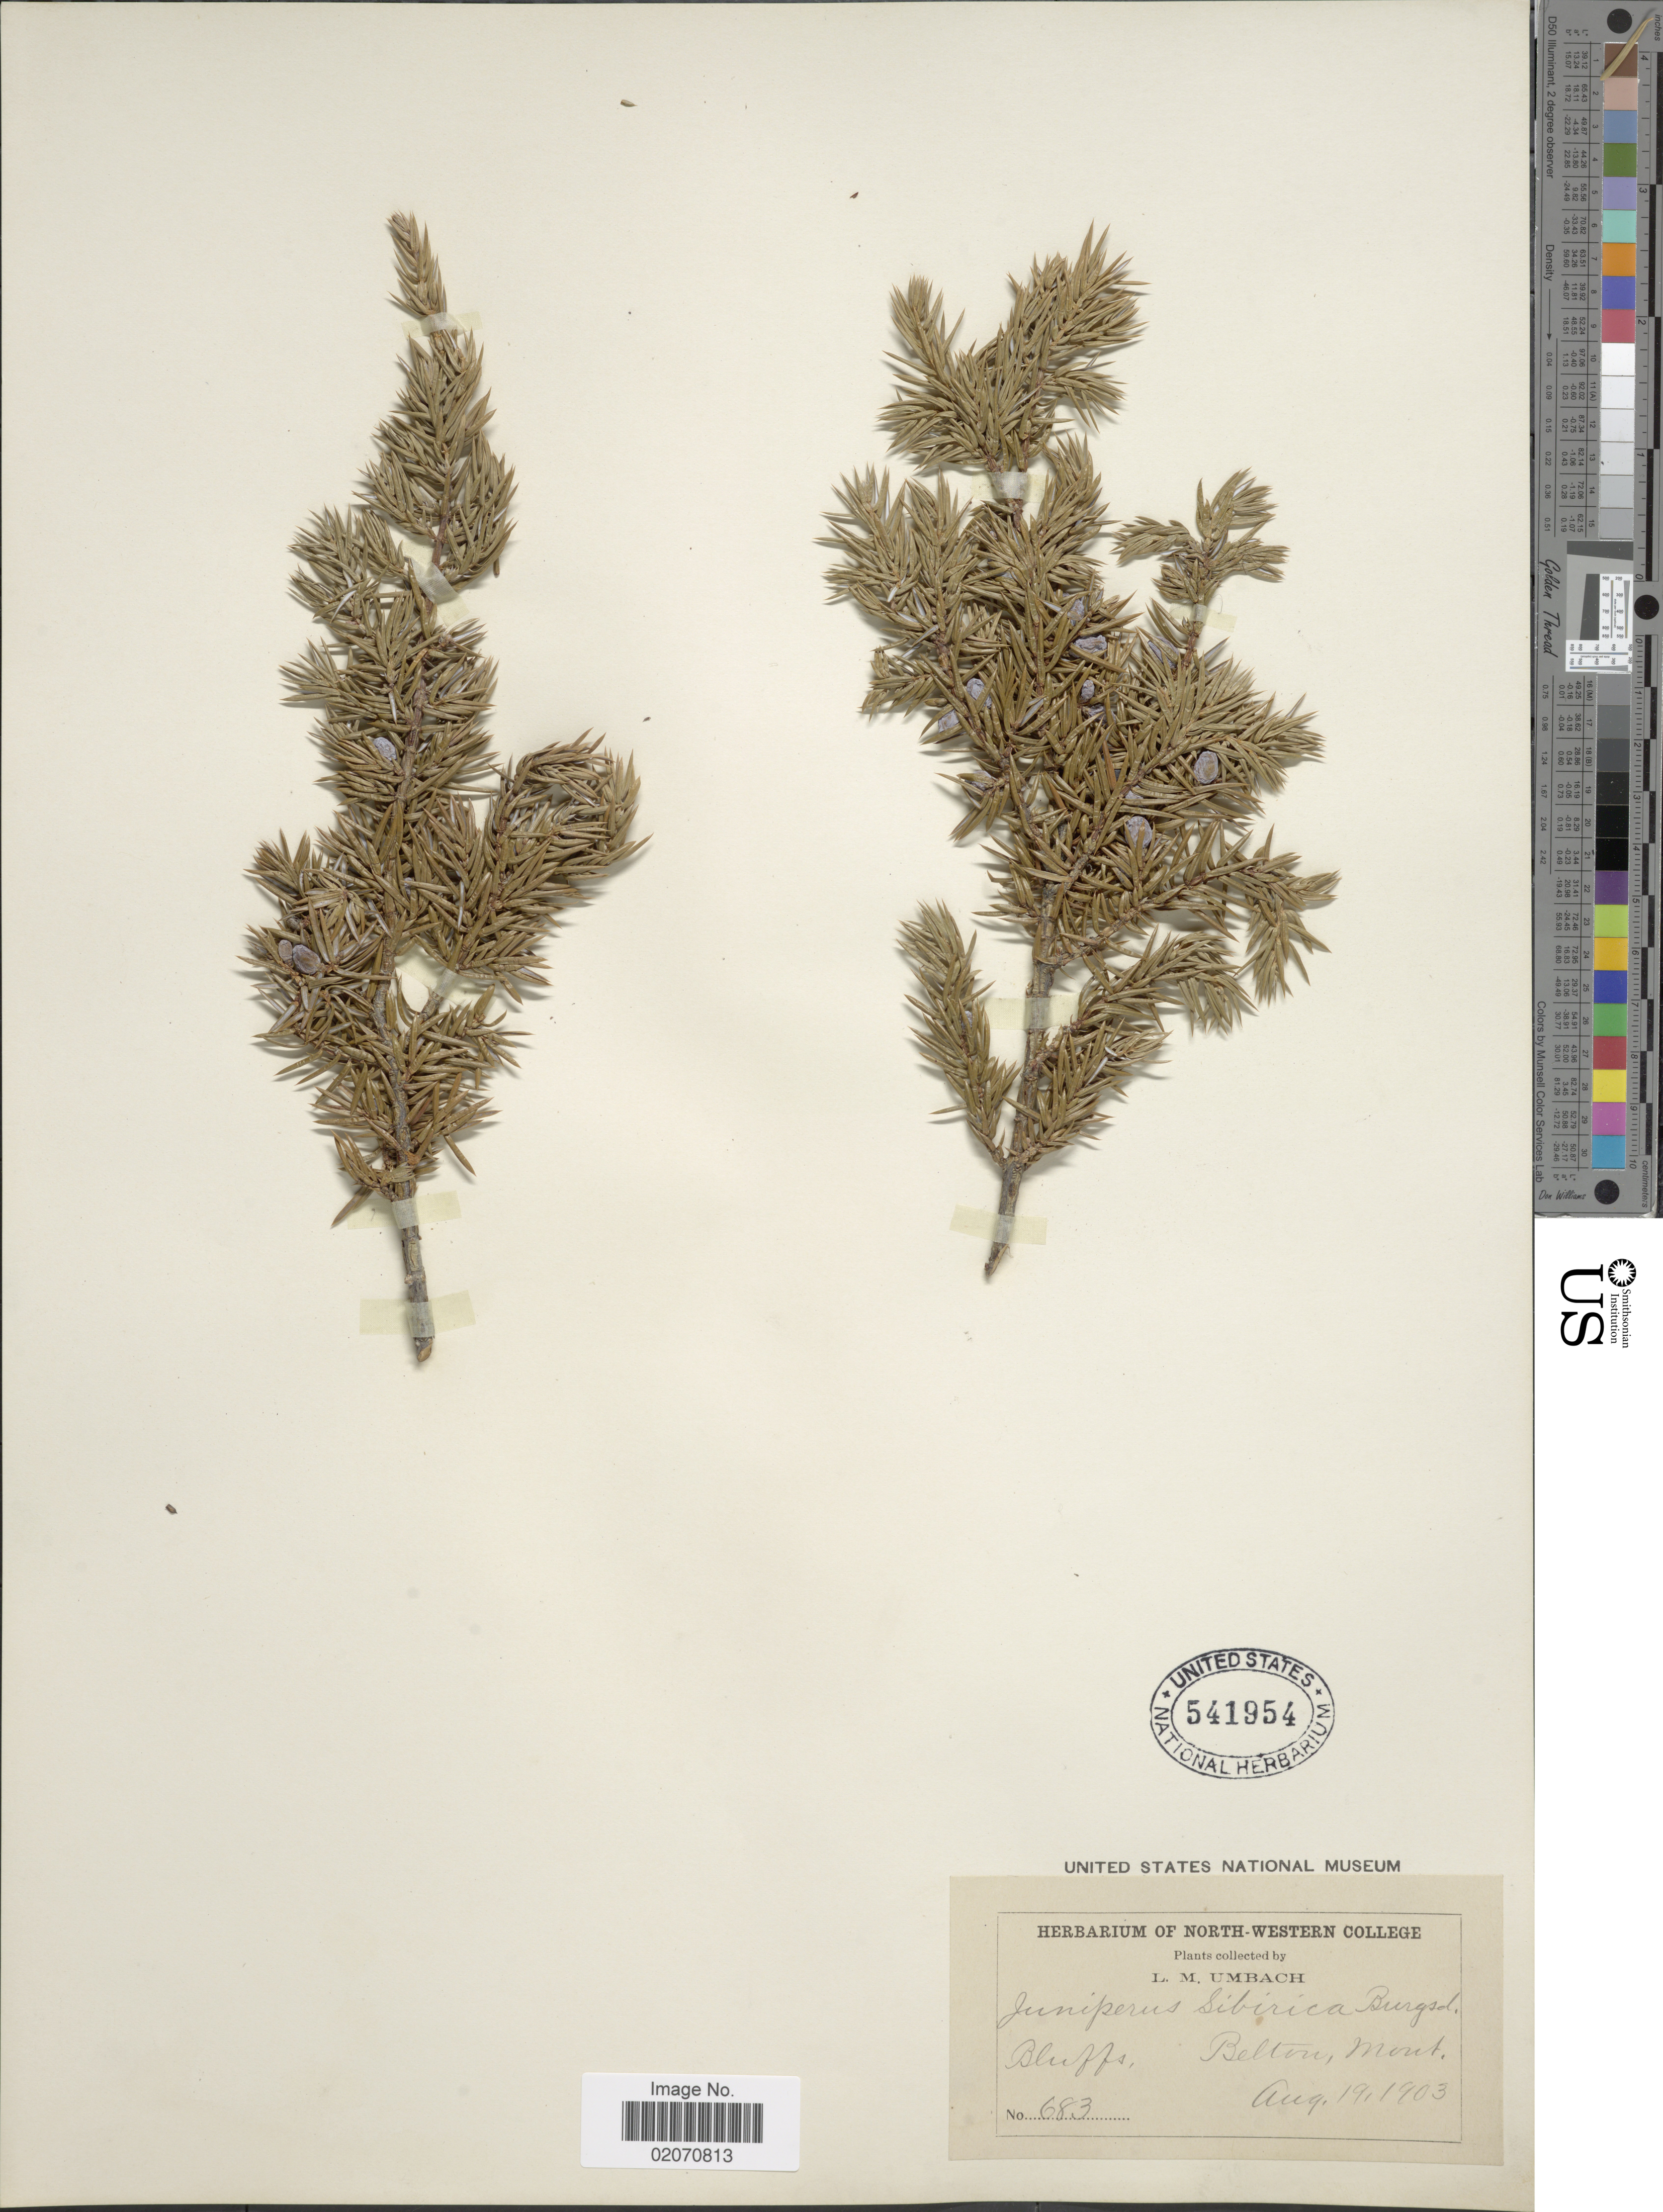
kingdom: Plantae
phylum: Tracheophyta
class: Pinopsida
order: Pinales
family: Cupressaceae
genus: Juniperus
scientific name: Juniperus communis subsp. nana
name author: (Willd.) Syme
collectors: L. M. Umbach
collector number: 683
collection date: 1903-08-19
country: United States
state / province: Montana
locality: Belton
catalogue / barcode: US 541954